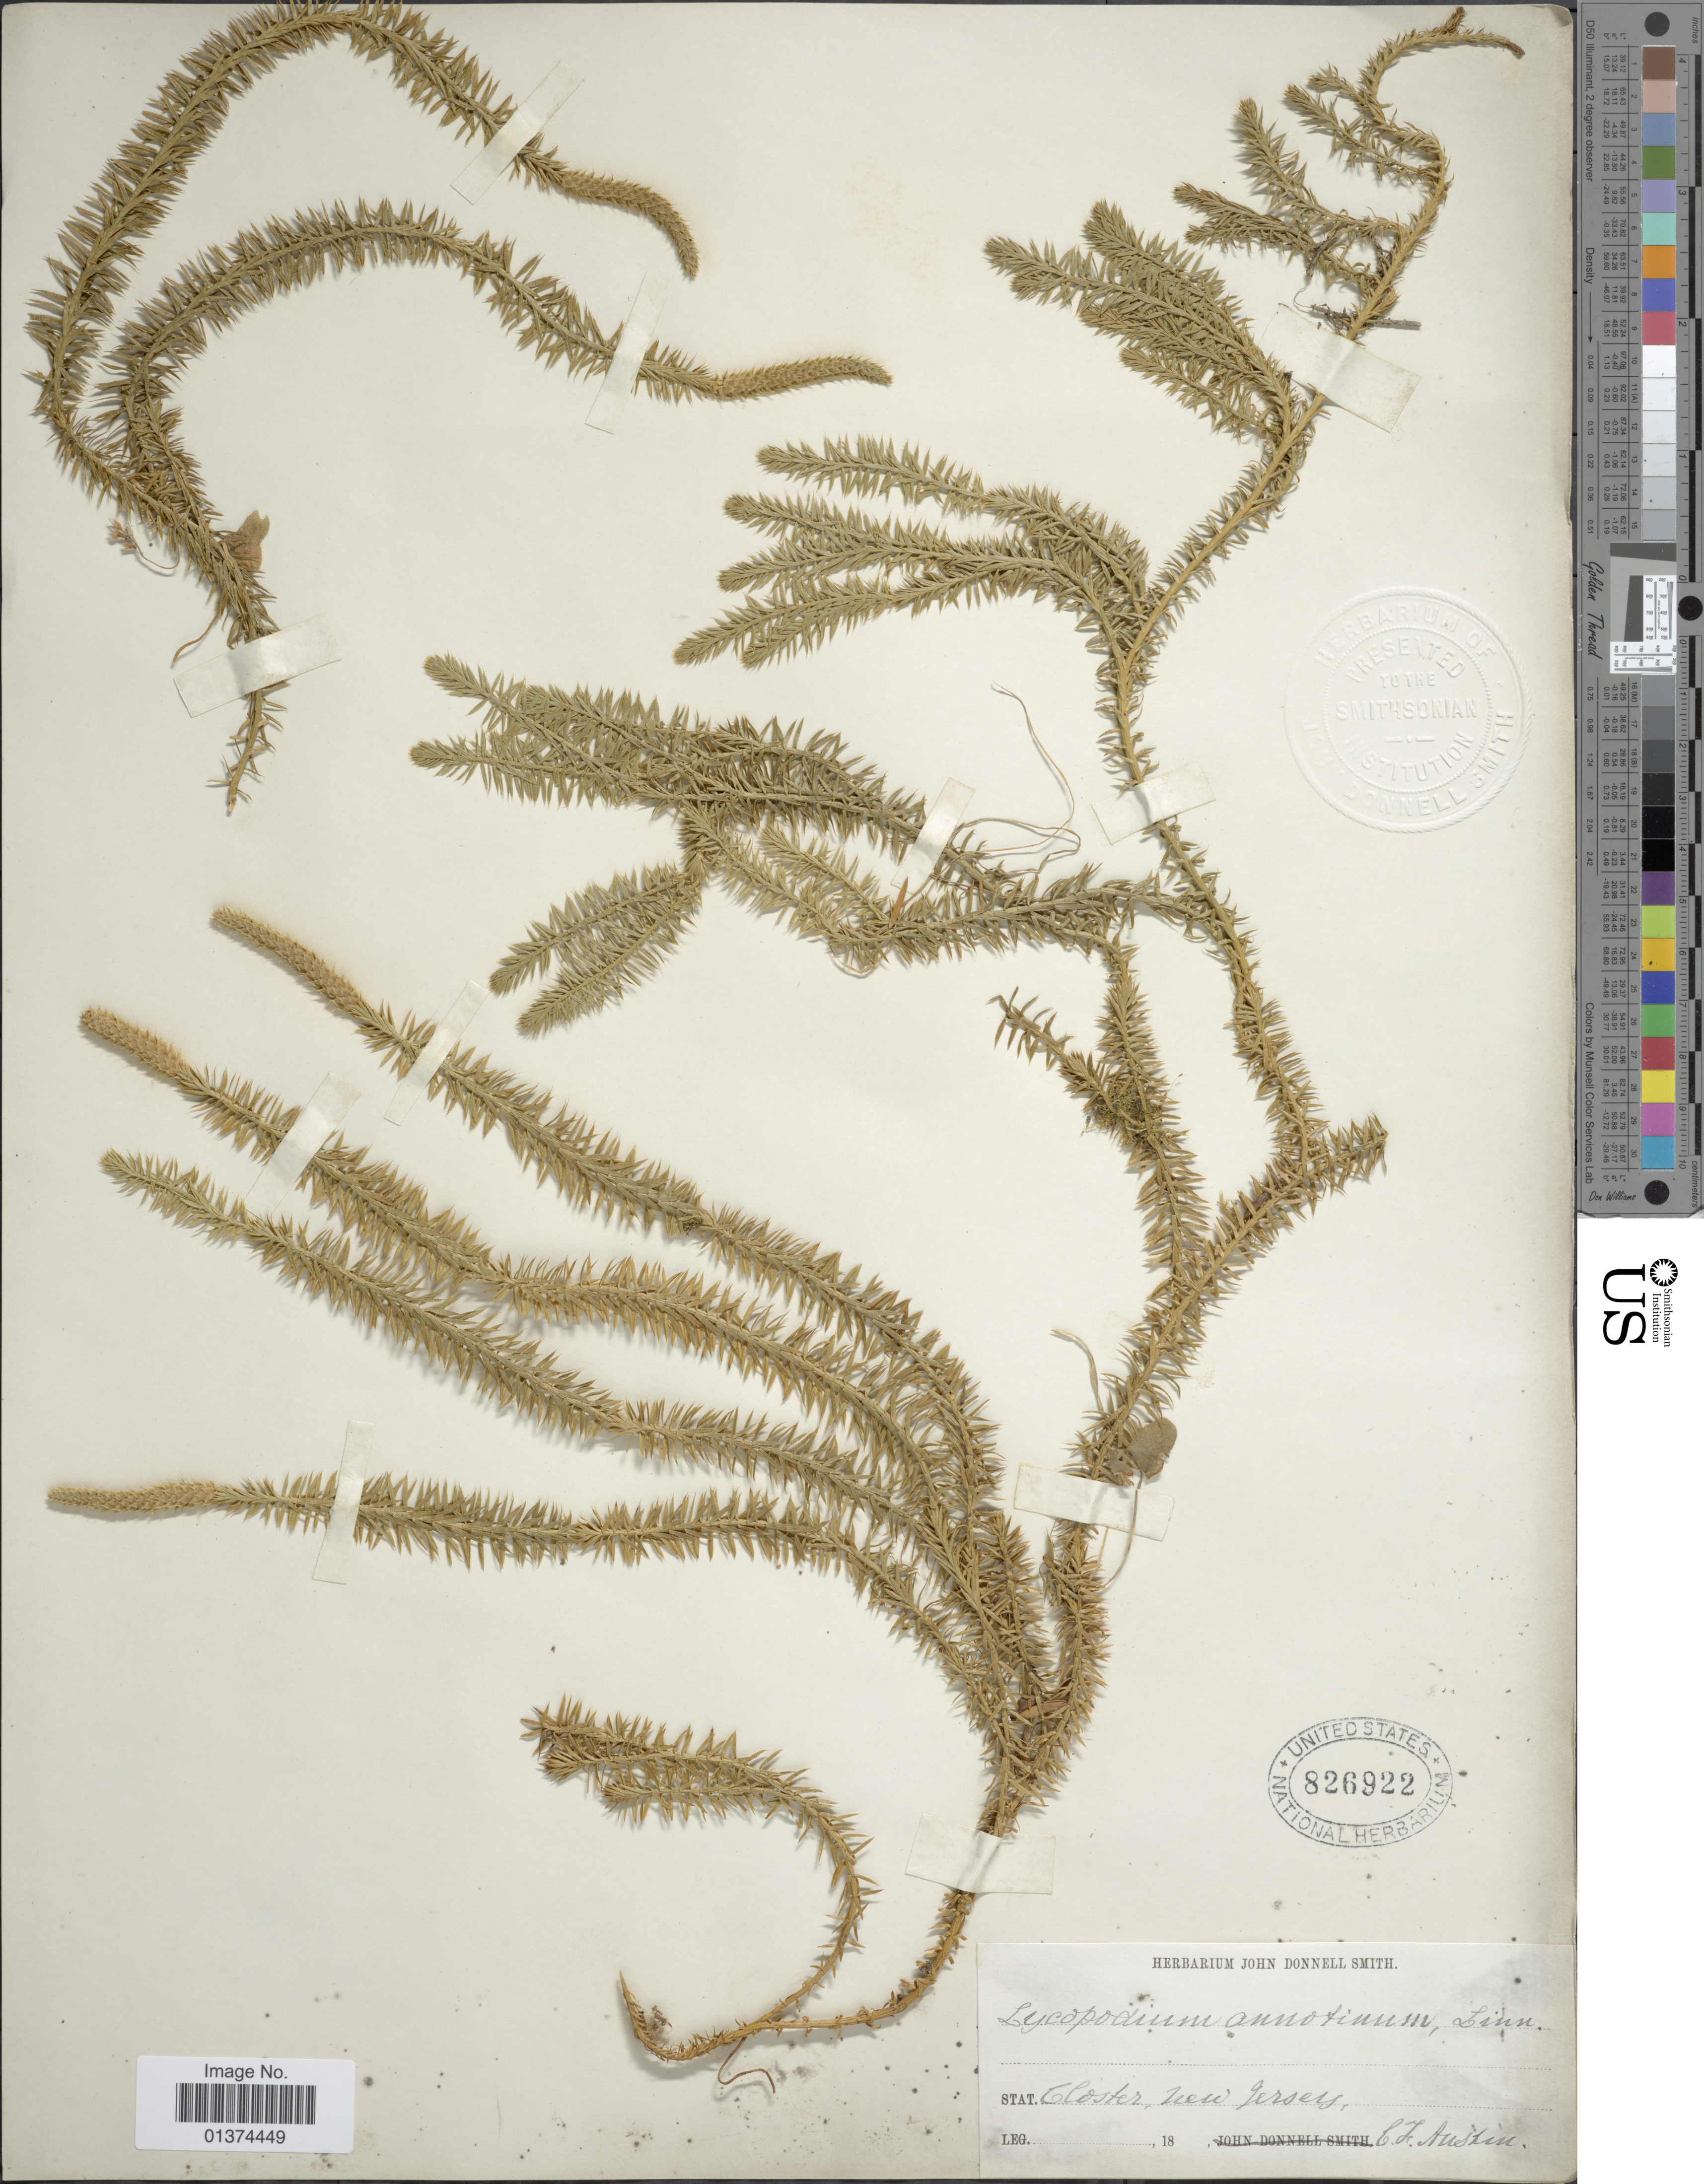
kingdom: Plantae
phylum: Tracheophyta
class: Lycopodiopsida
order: Lycopodiales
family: Lycopodiaceae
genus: Spinulum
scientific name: Spinulum annotinum subsp. annotinum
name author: (L.) A. Haines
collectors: C. F. Austin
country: United States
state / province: New Jersey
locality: Closter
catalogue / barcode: US 826922